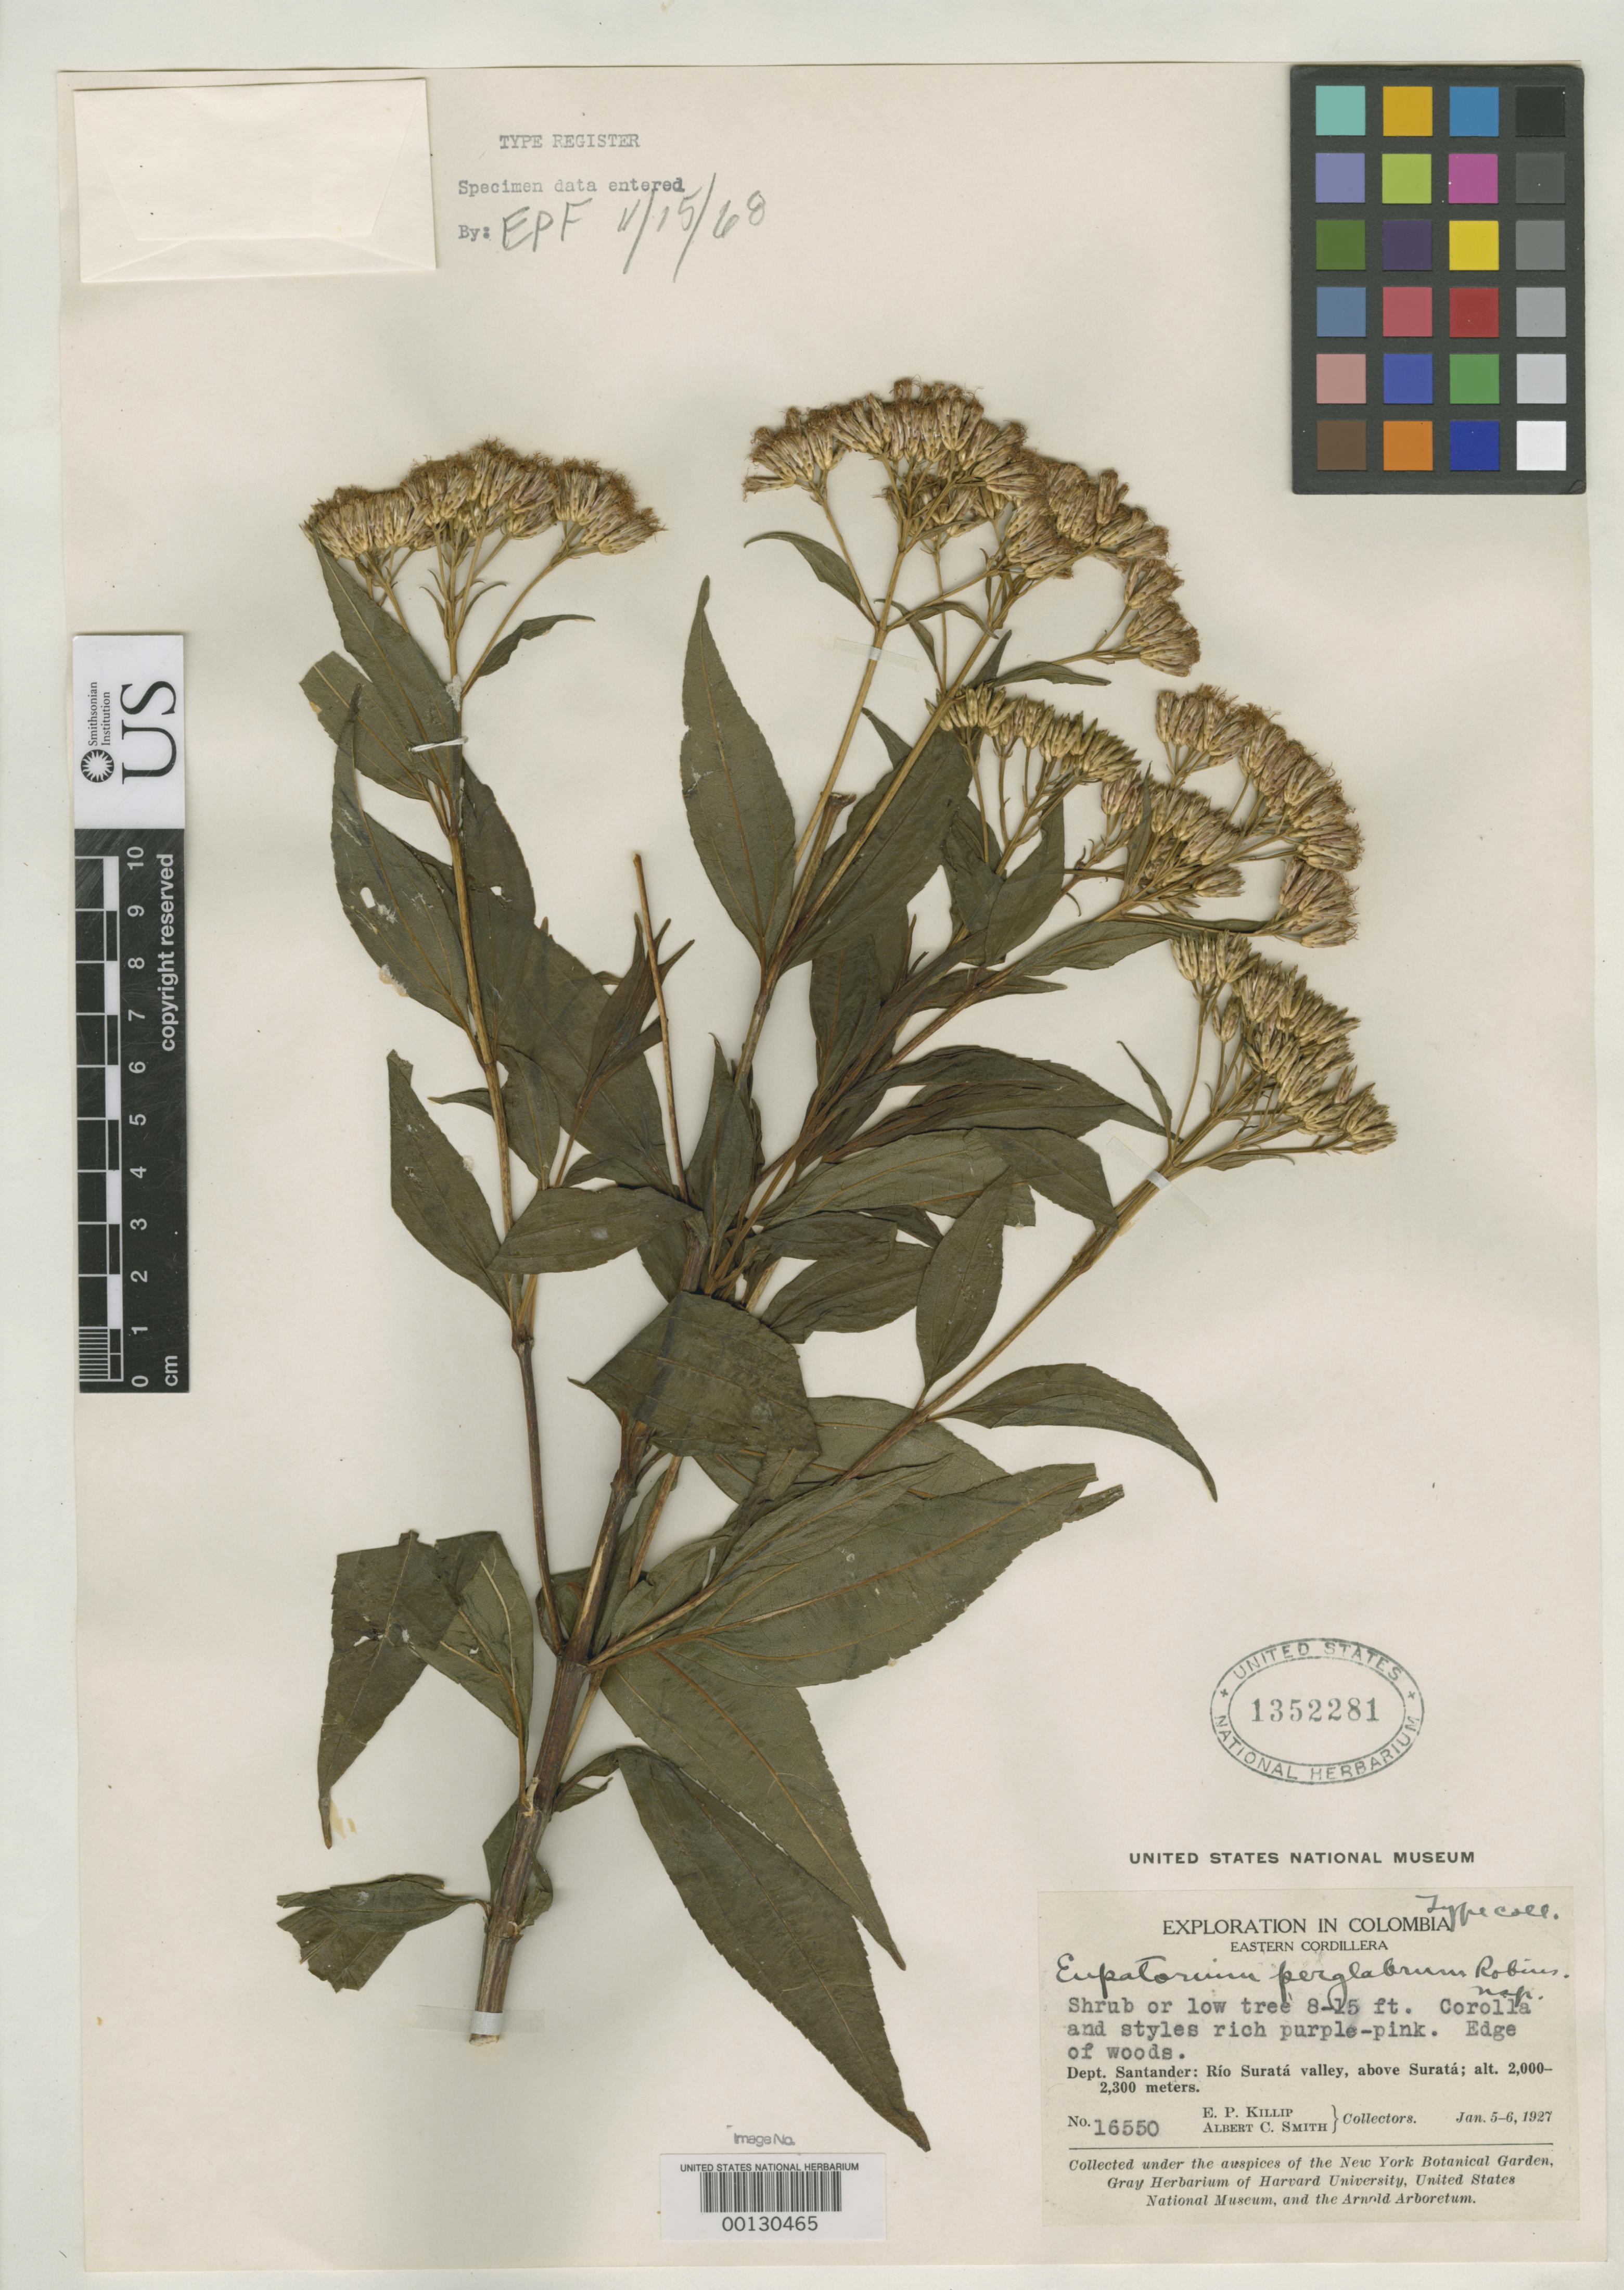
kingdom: Plantae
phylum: Tracheophyta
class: Magnoliopsida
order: Asterales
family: Asteraceae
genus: Eupatorium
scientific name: Eupatorium perglabrum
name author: B.L. Rob.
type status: Isotype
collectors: E. P. Killip & A. C. Smith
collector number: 16550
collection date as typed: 06 Jan 1927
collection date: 1927-01-06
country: Colombia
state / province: Santander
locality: Above Surata, above Rio Surata Valley.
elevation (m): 2000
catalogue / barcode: US 1352281